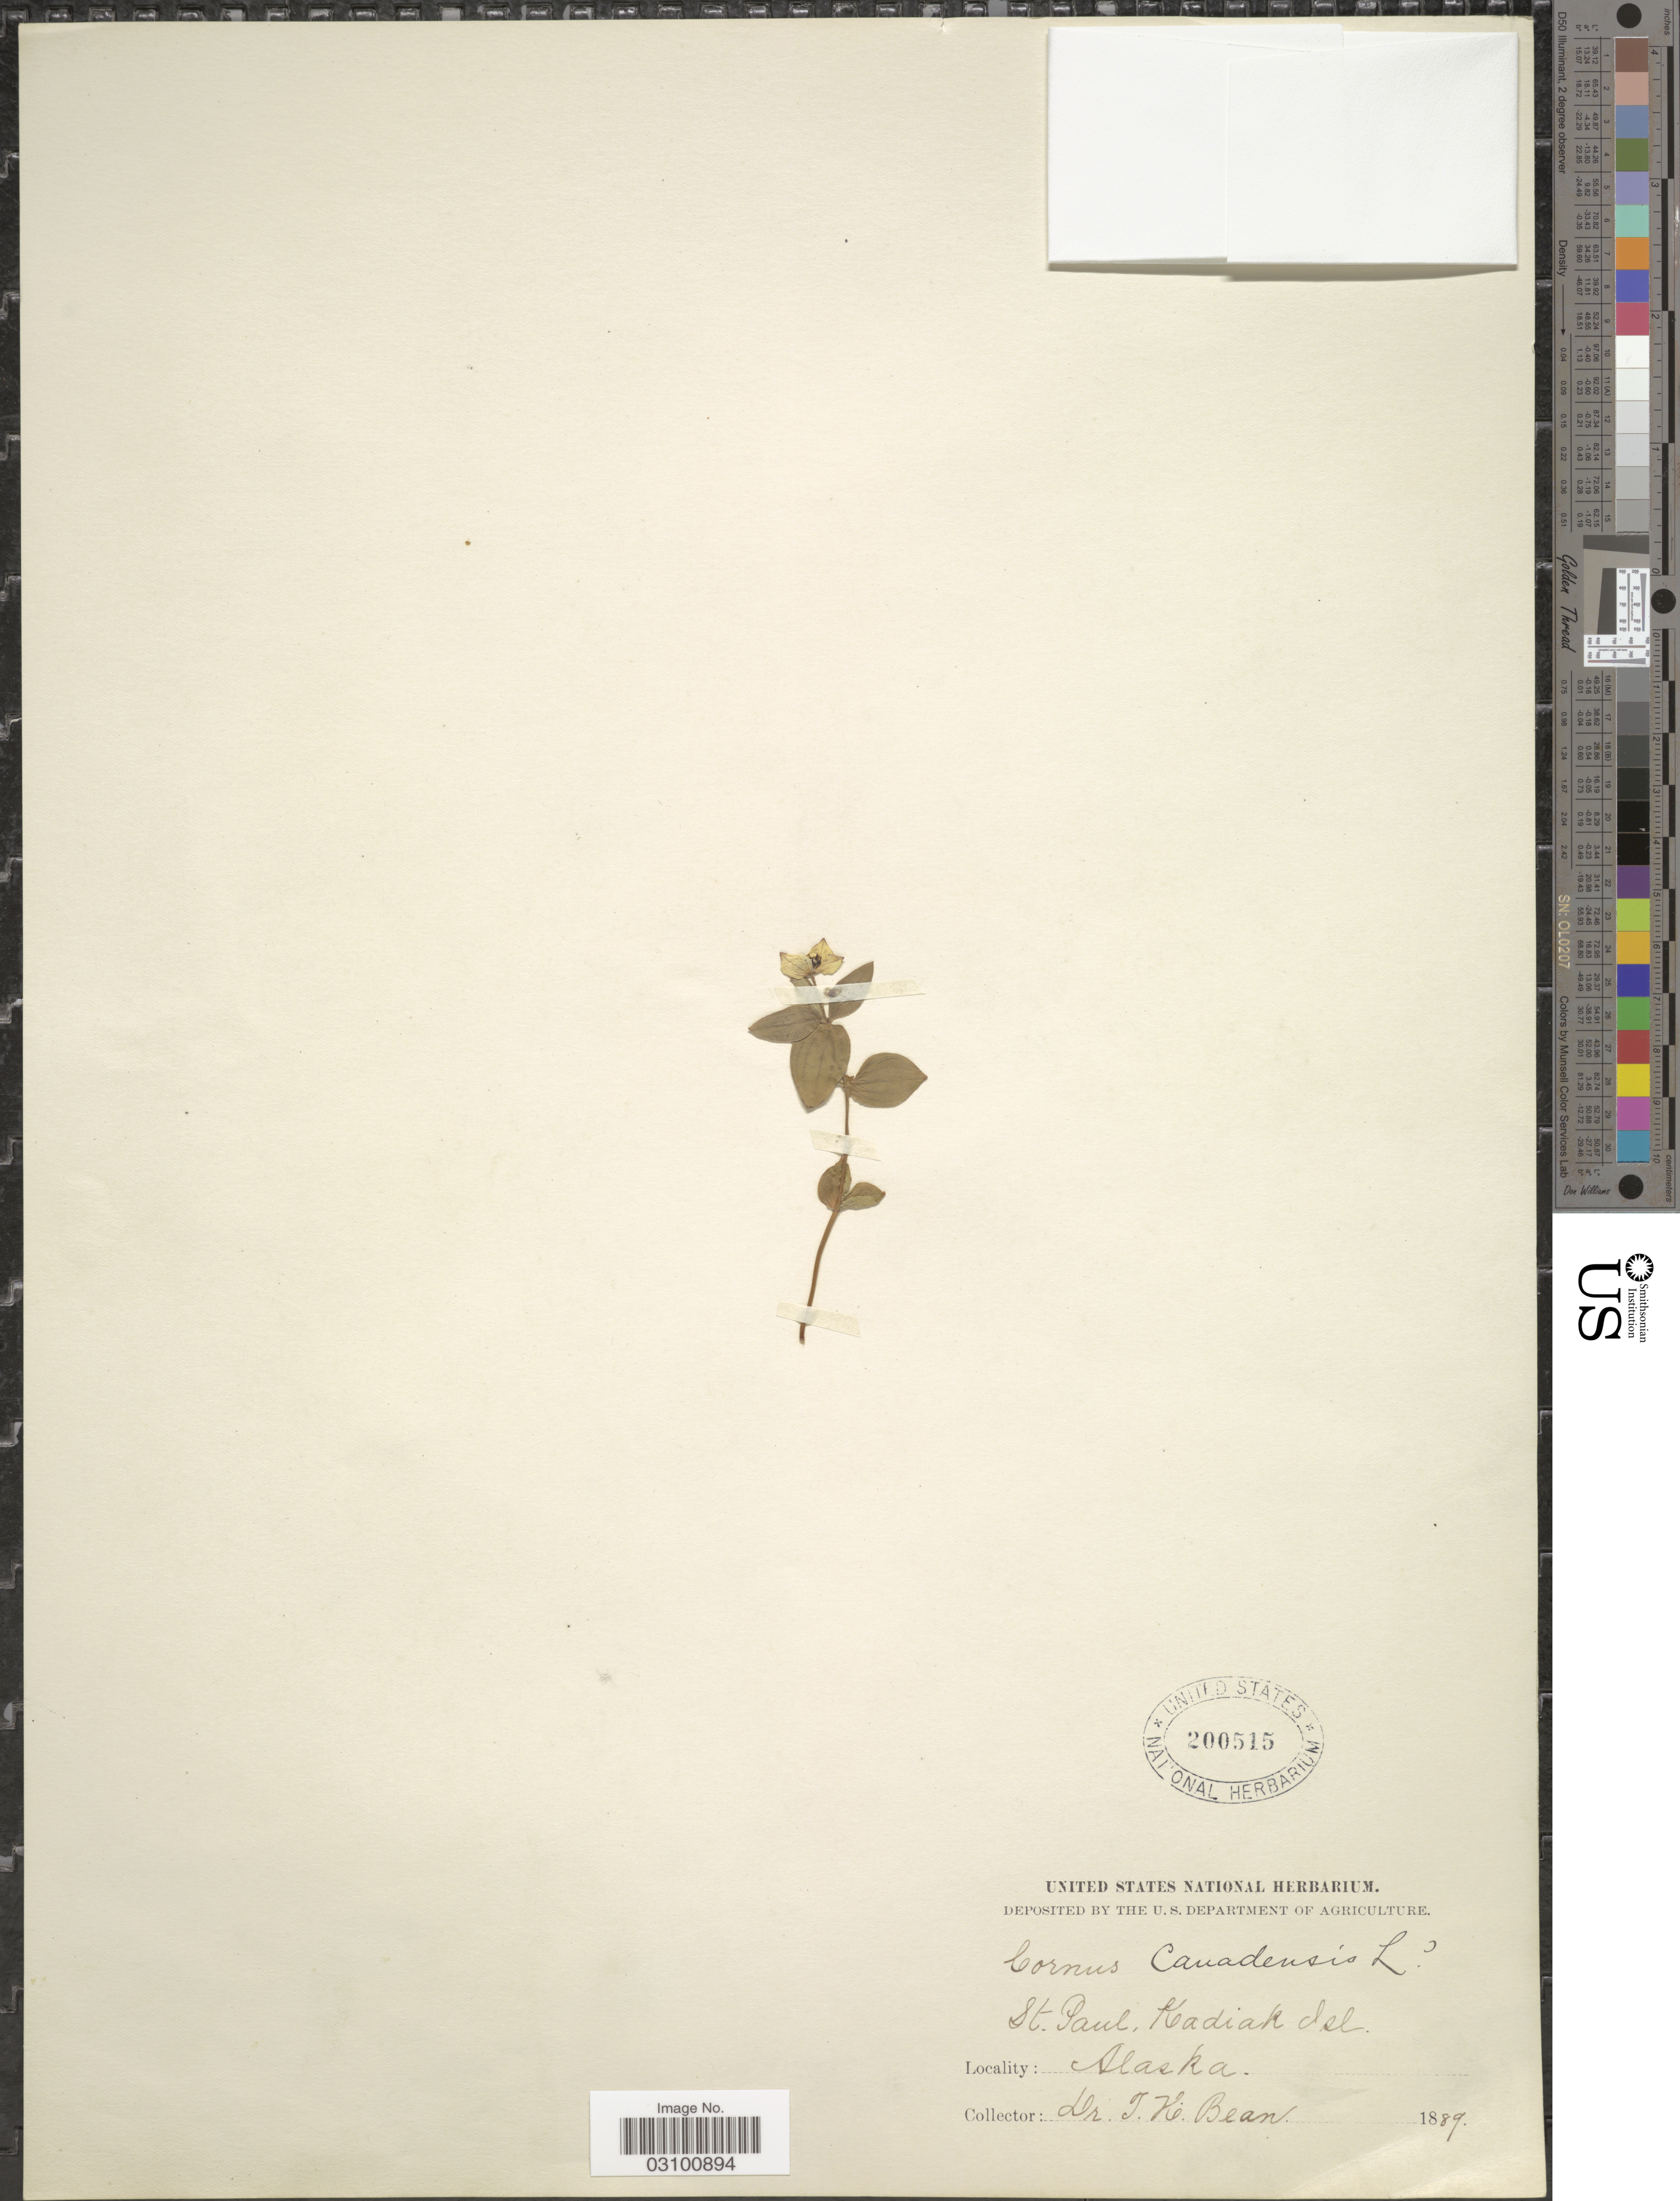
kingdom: Plantae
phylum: Tracheophyta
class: Magnoliopsida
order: Cornales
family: Cornaceae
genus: Cornus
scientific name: Cornus suecica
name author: L.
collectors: T. Bean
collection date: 1889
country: United States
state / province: Alaska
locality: St. Paul, Kadiak Isl.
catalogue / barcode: US 200515